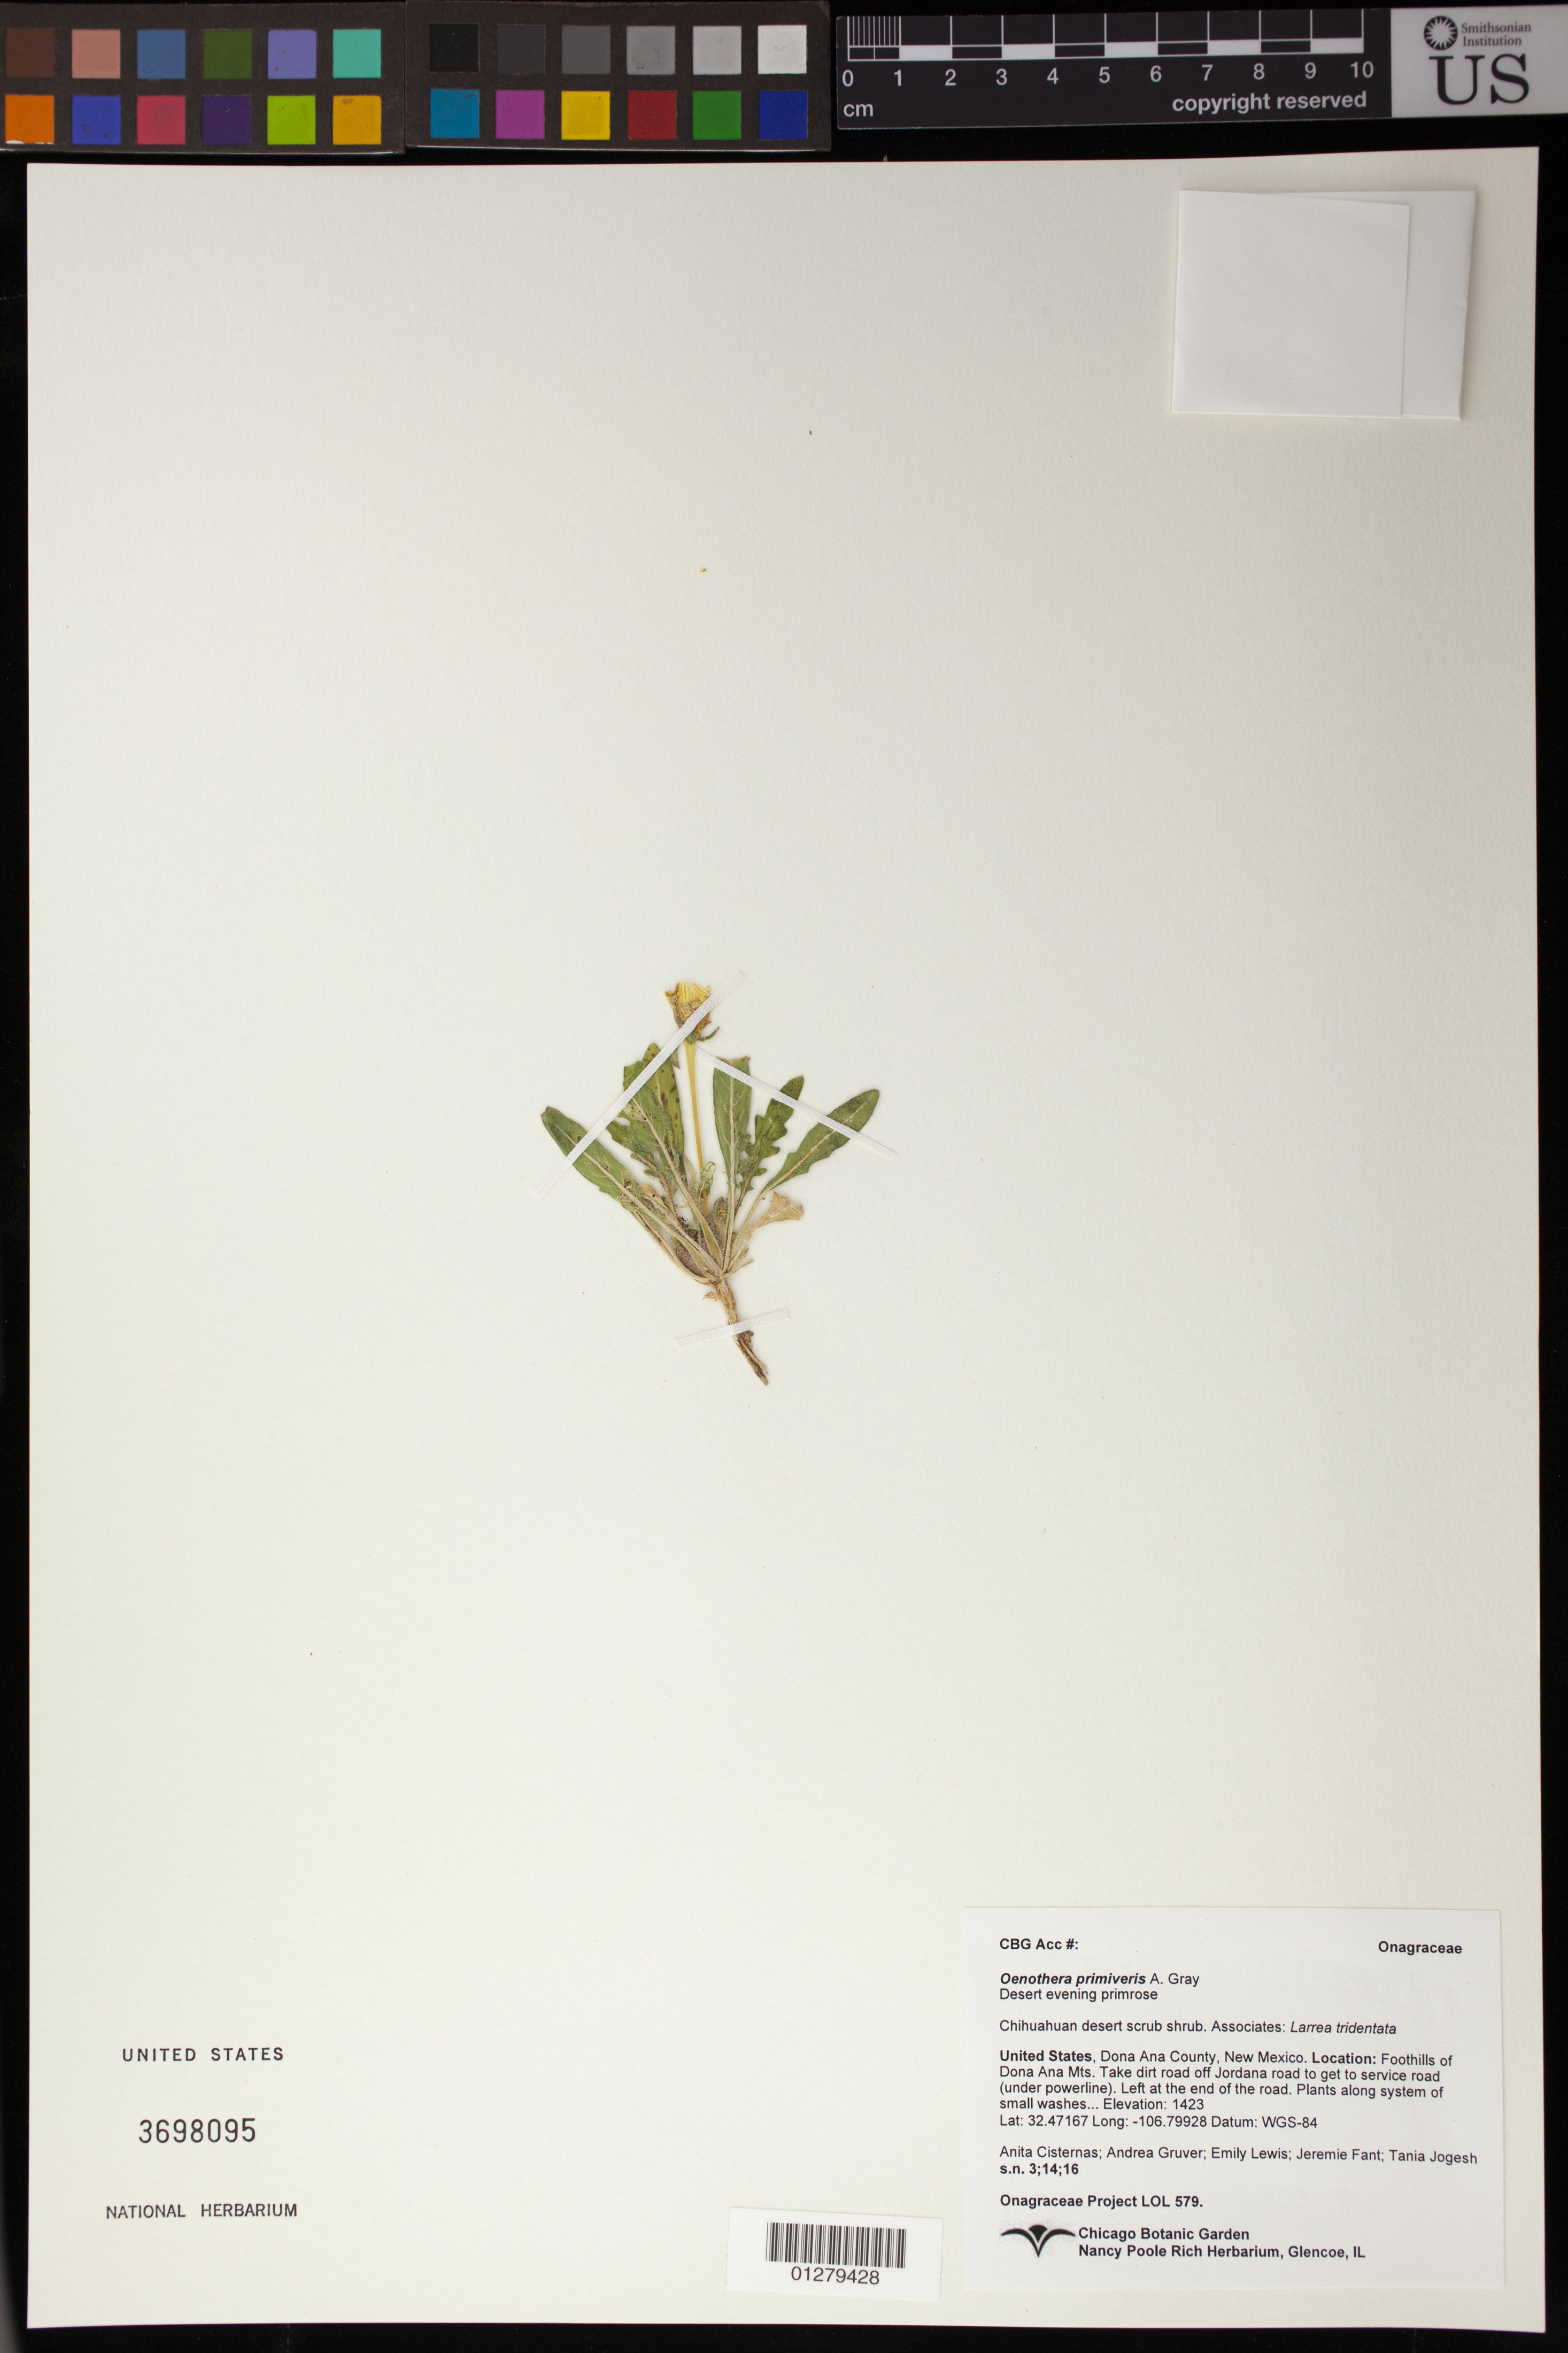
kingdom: Plantae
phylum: Tracheophyta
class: Magnoliopsida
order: Myrtales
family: Onagraceae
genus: Oenothera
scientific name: Oenothera primiveris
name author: A. Gray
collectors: A. Cisternas, A. Gruver, E. Lewis, J. Fant & T. Jogesh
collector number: LOL 579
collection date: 2016-03-14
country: United States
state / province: New Mexico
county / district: Dona Ana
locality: Foothills of Dona Ana Mts., take dirt road off Jordana Road to get to service road (under powerline), left at end of road, along system of small washes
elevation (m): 1423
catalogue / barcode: US 3698095